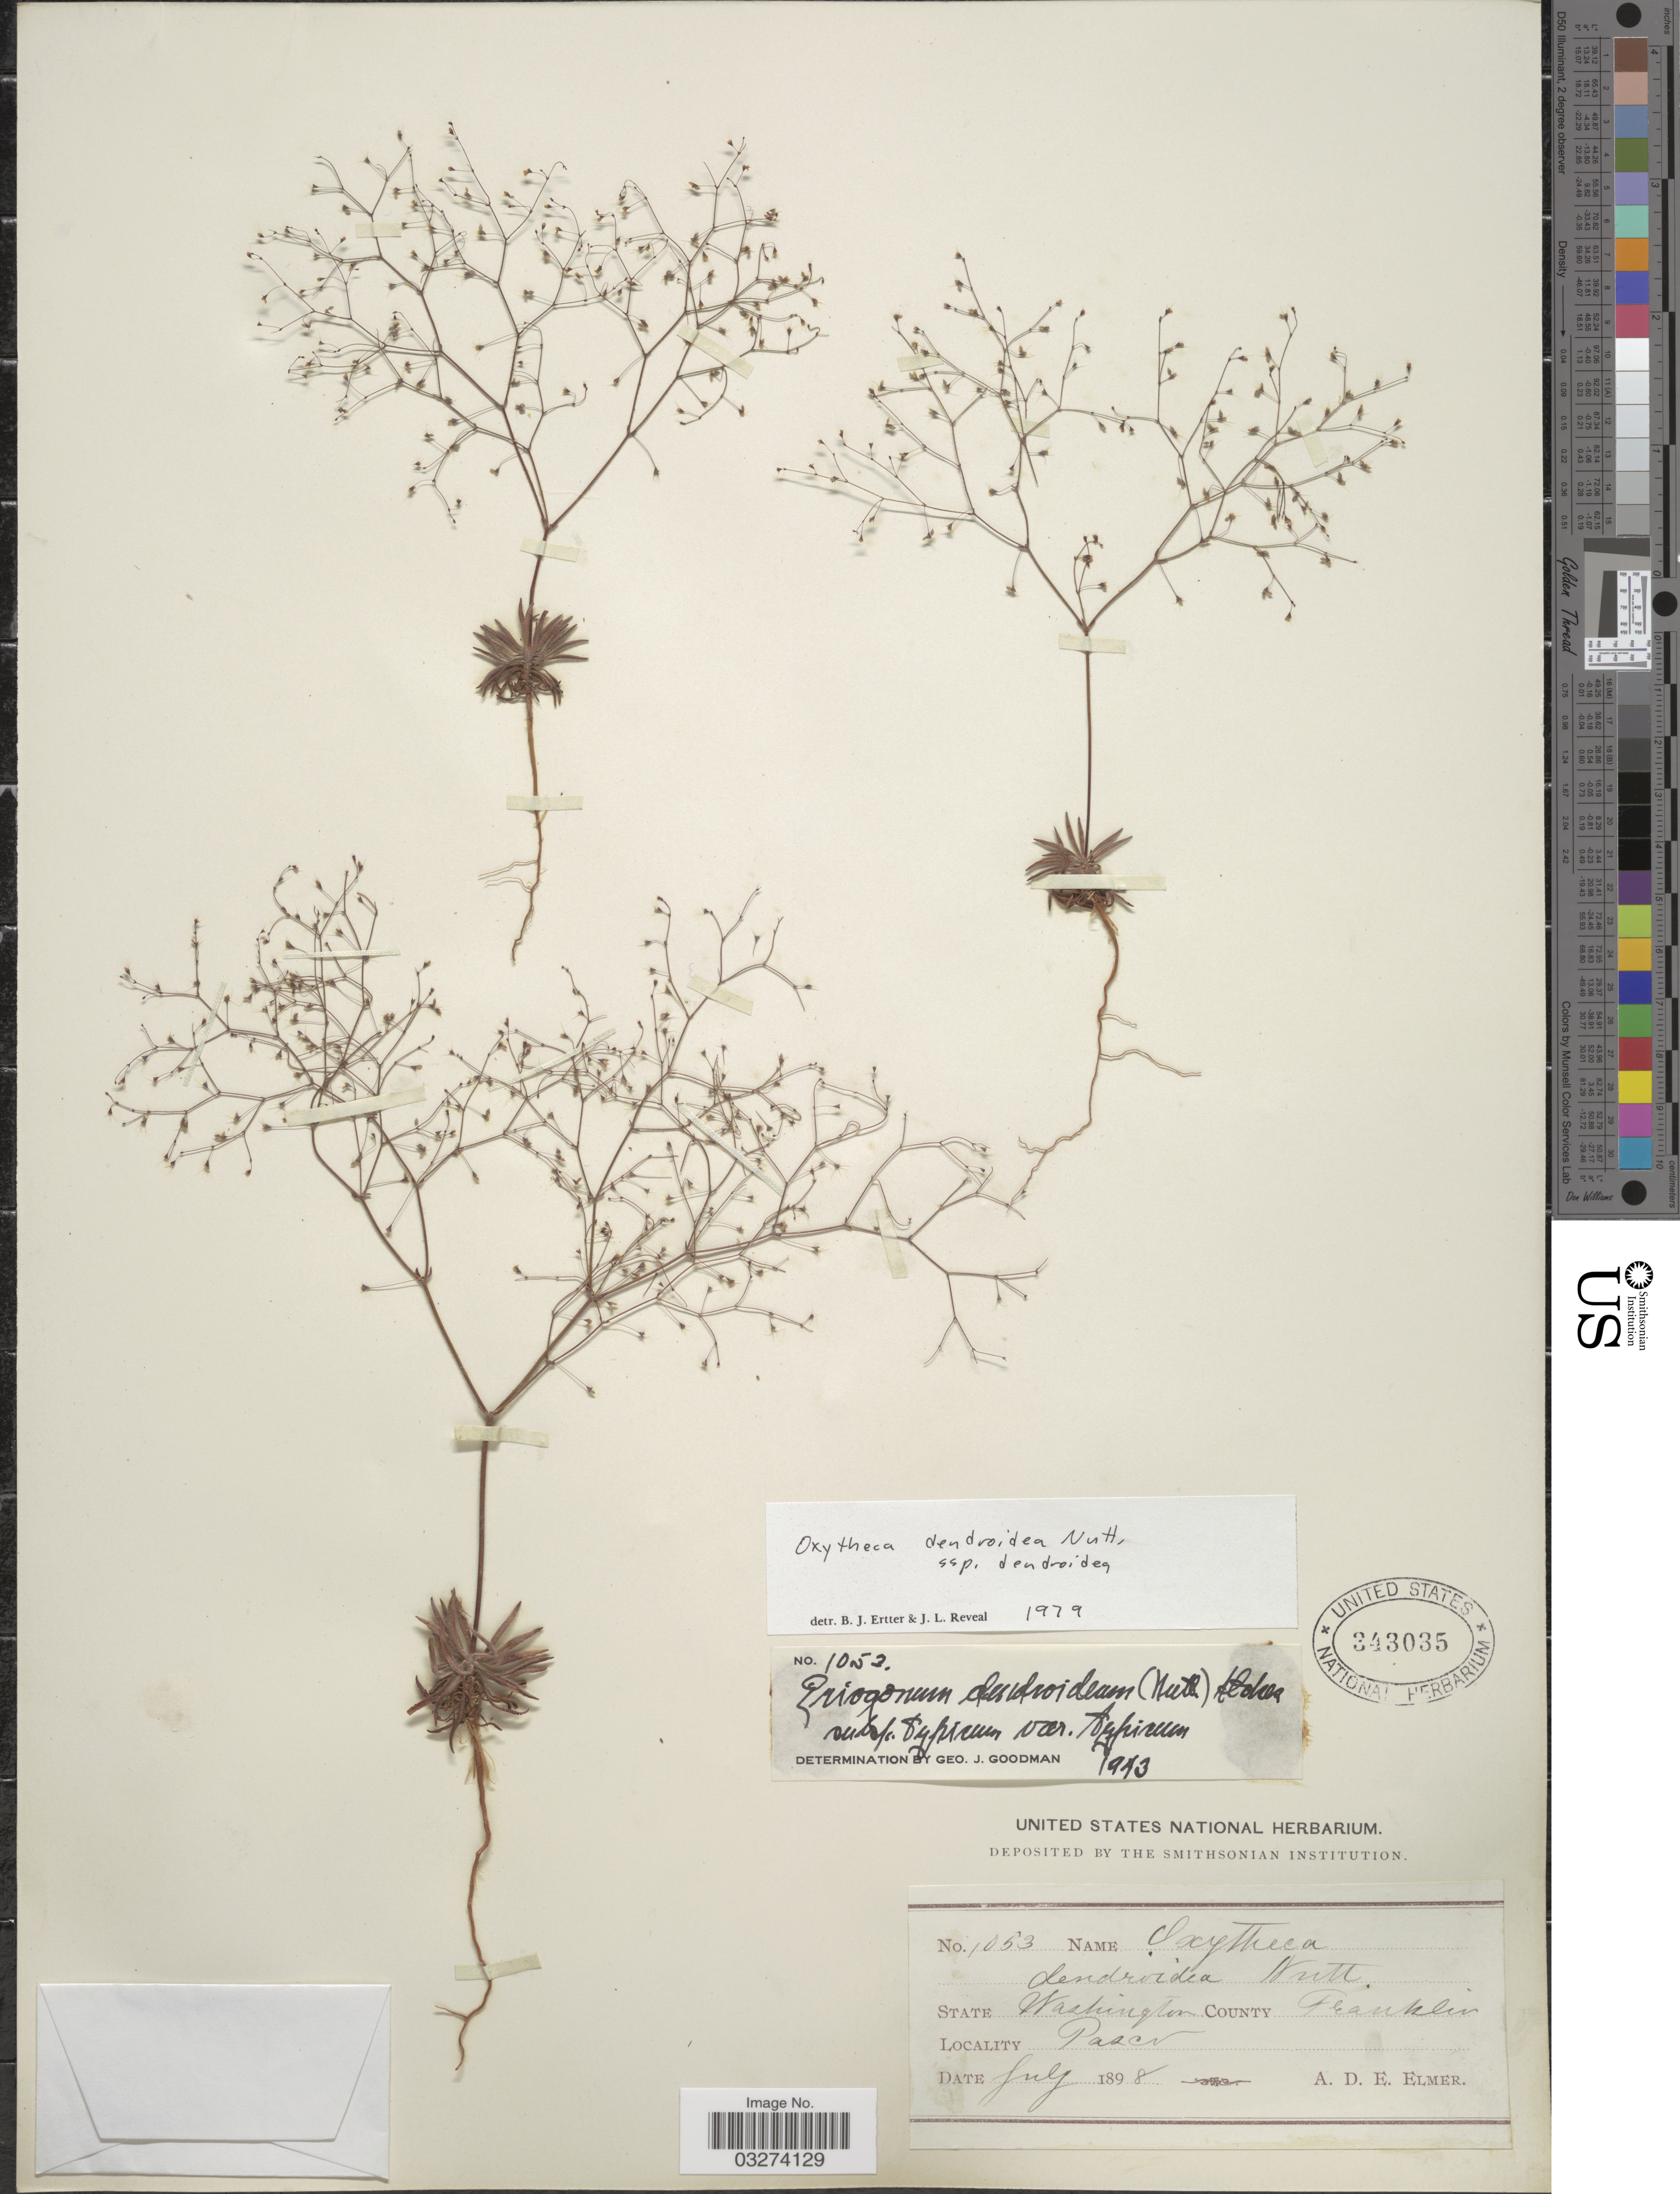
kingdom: Plantae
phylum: Tracheophyta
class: Magnoliopsida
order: Caryophyllales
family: Polygonaceae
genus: Oxytheca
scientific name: Oxytheca dendroidea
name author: Nutt.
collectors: A. D. E. Elmer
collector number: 1053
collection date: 1898-07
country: United States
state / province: Washington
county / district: Franklin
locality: County Franklin. Pasco.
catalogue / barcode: US 343035